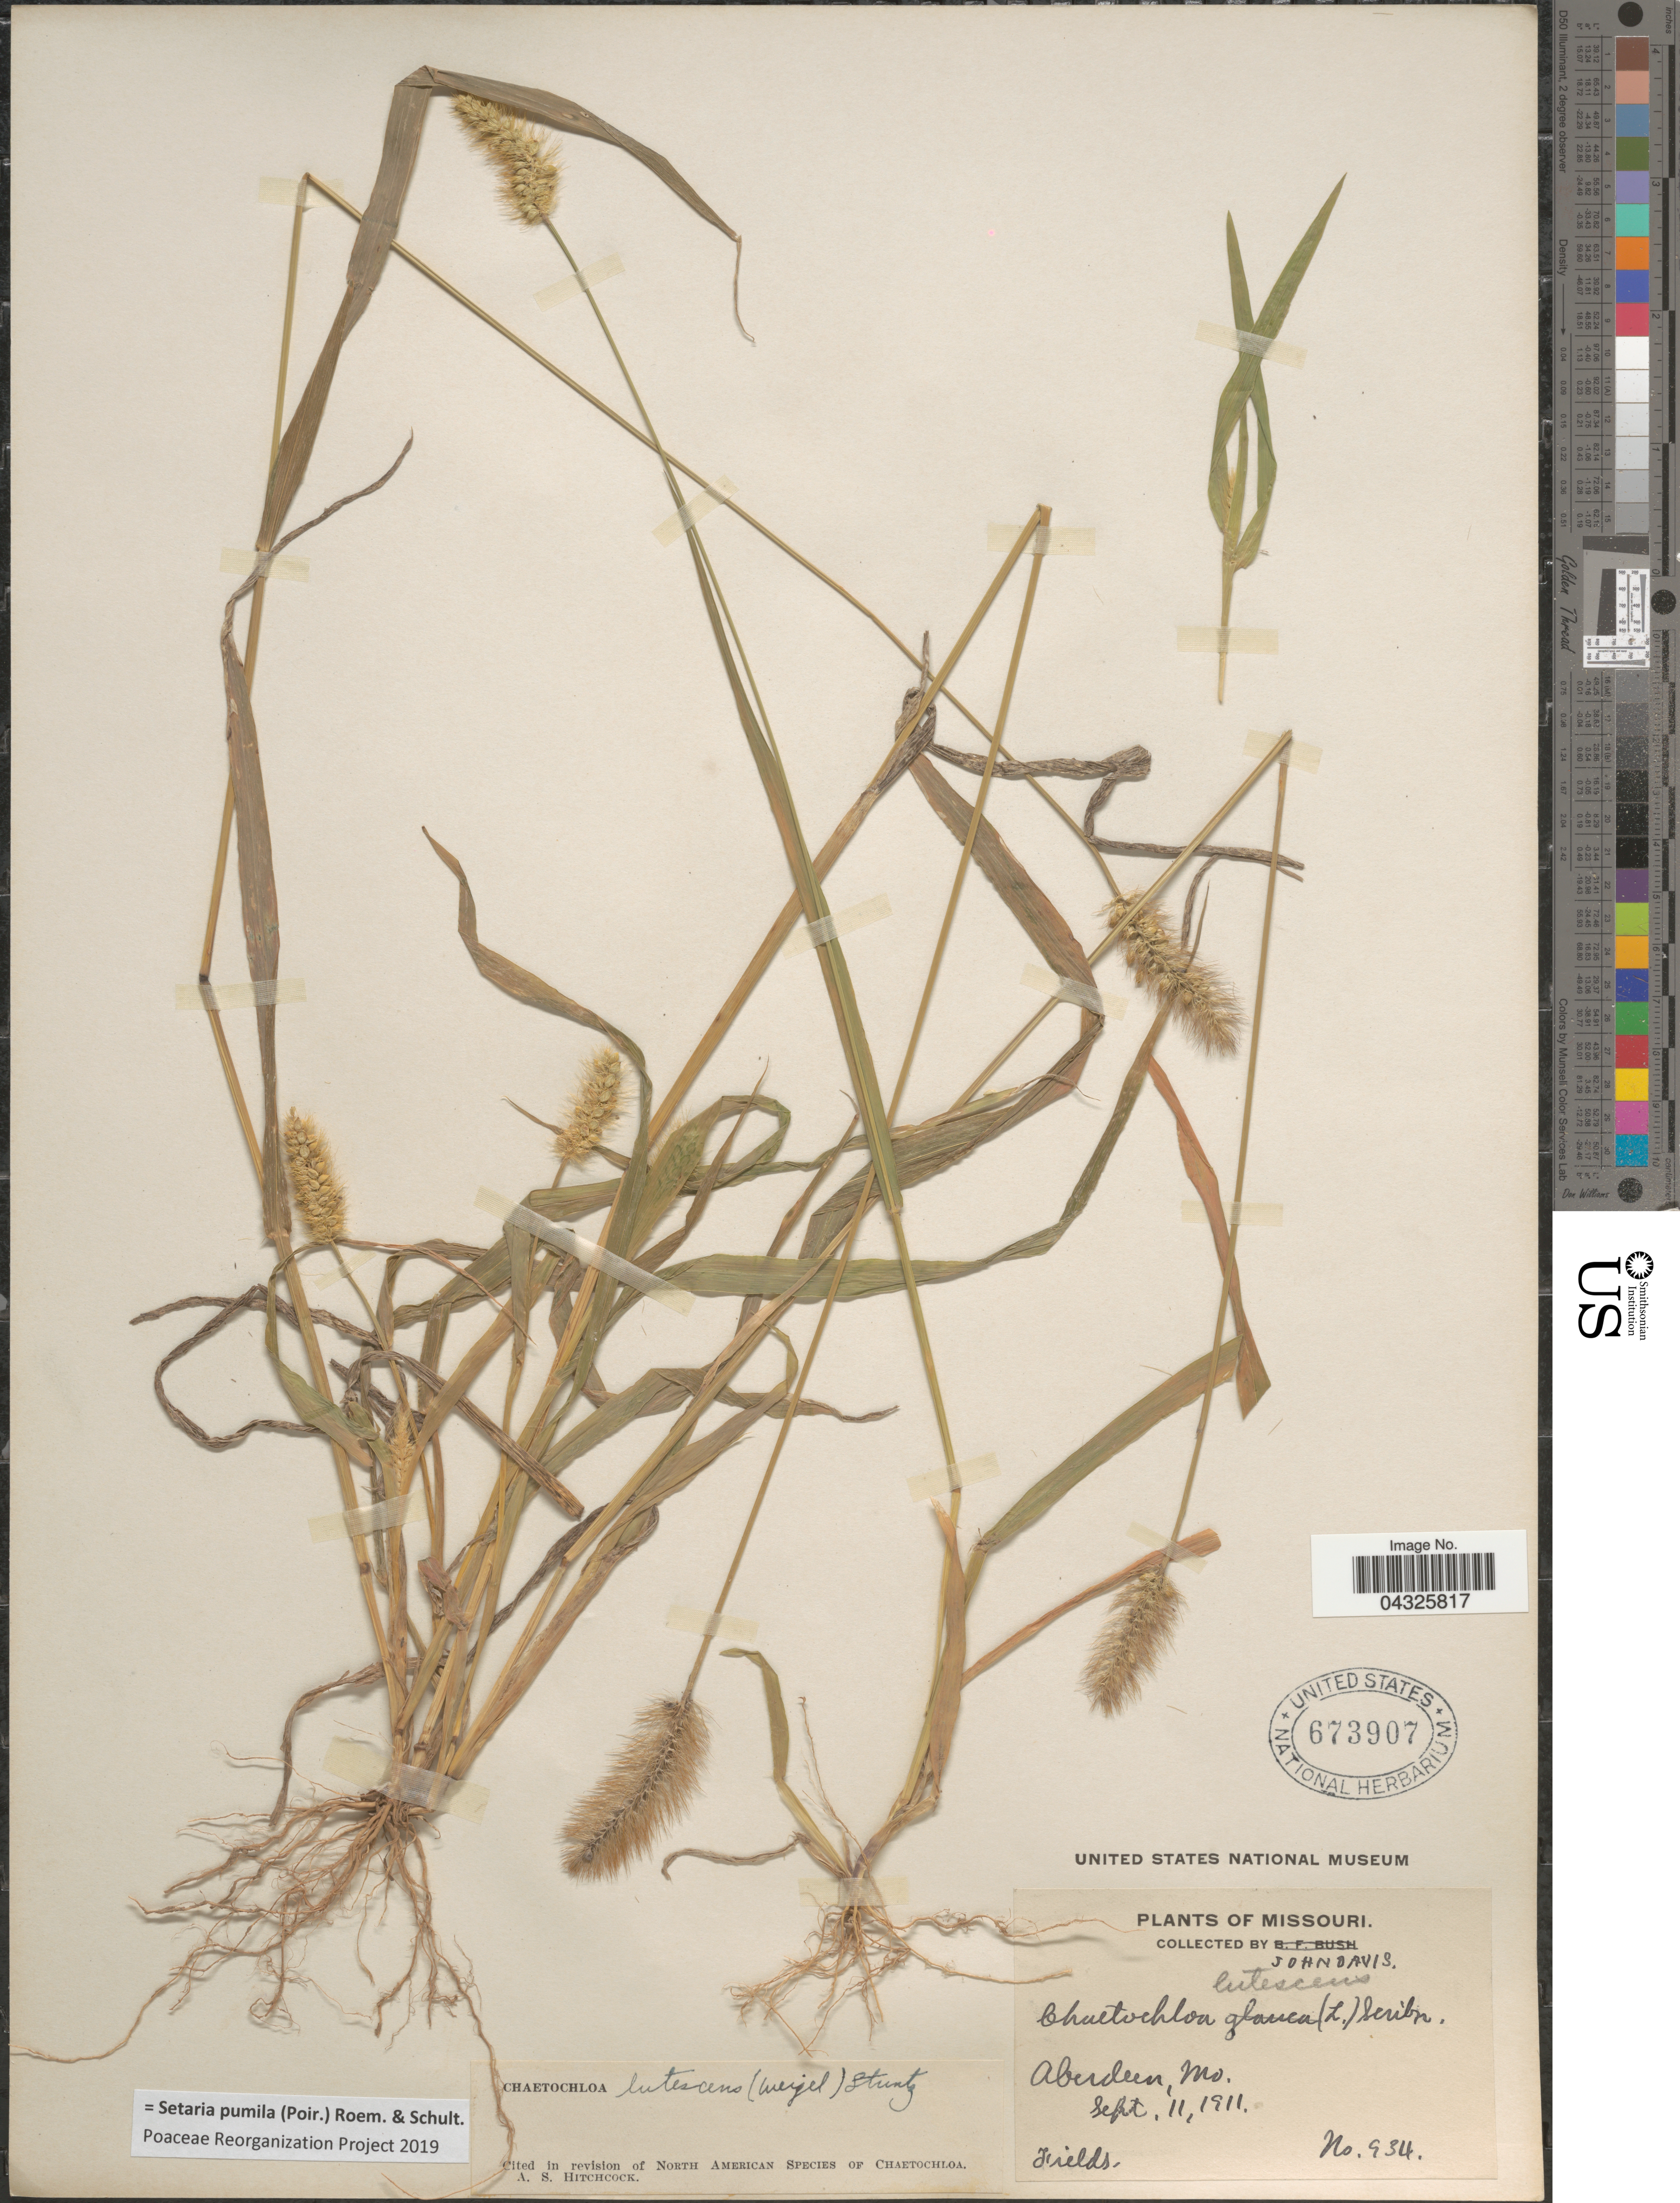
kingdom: Plantae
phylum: Tracheophyta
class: Liliopsida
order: Poales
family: Poaceae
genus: Setaria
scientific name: Setaria pumila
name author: (Poir.) Roem. & Schult.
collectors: J. Davis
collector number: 934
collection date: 1911-09-11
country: United States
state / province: Missouri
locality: Aberdeen.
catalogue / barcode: US 673907